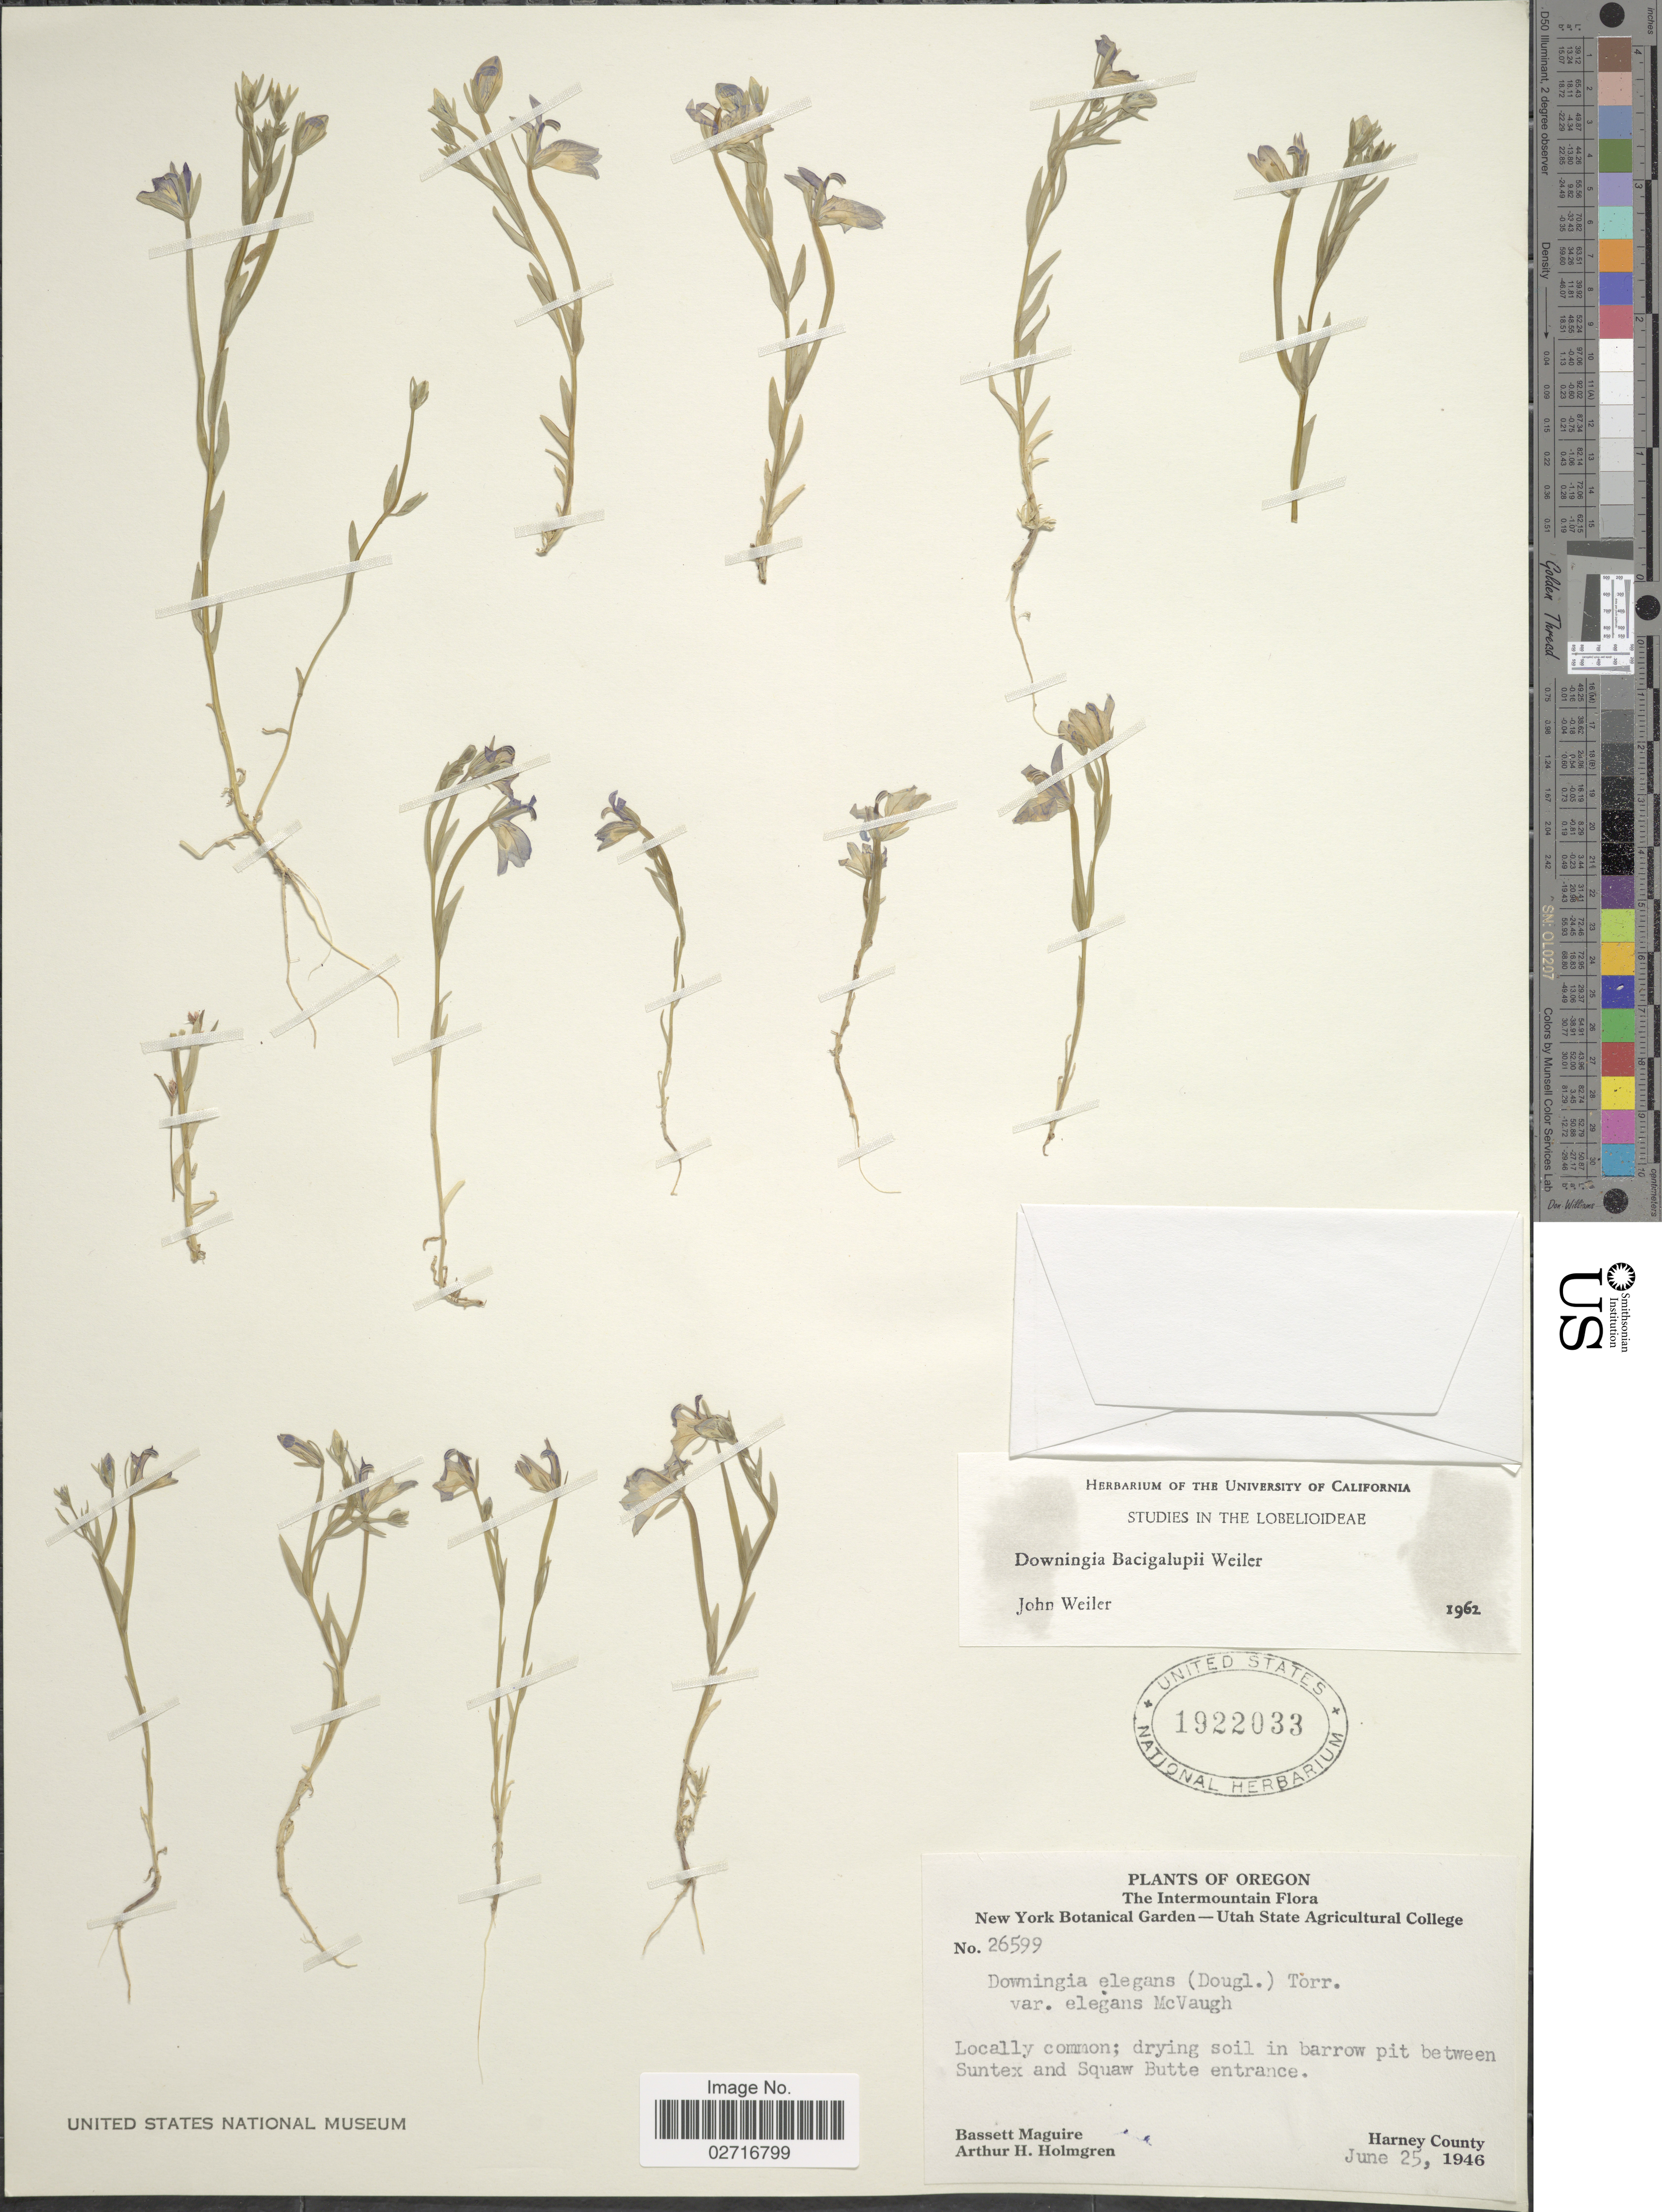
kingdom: Plantae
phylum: Tracheophyta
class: Magnoliopsida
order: Asterales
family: Campanulaceae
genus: Downingia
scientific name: Downingia bacigalupii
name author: Weiler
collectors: B. Maguire & A. H. Holmgren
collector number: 26599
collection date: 1946-06-25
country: United States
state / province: Oregon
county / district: Harney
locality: The Intermountain Flora, locally common, drying soil in barrow pit between Suntex and Squaw Butte entrance, Harney County.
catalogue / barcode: US 1922033